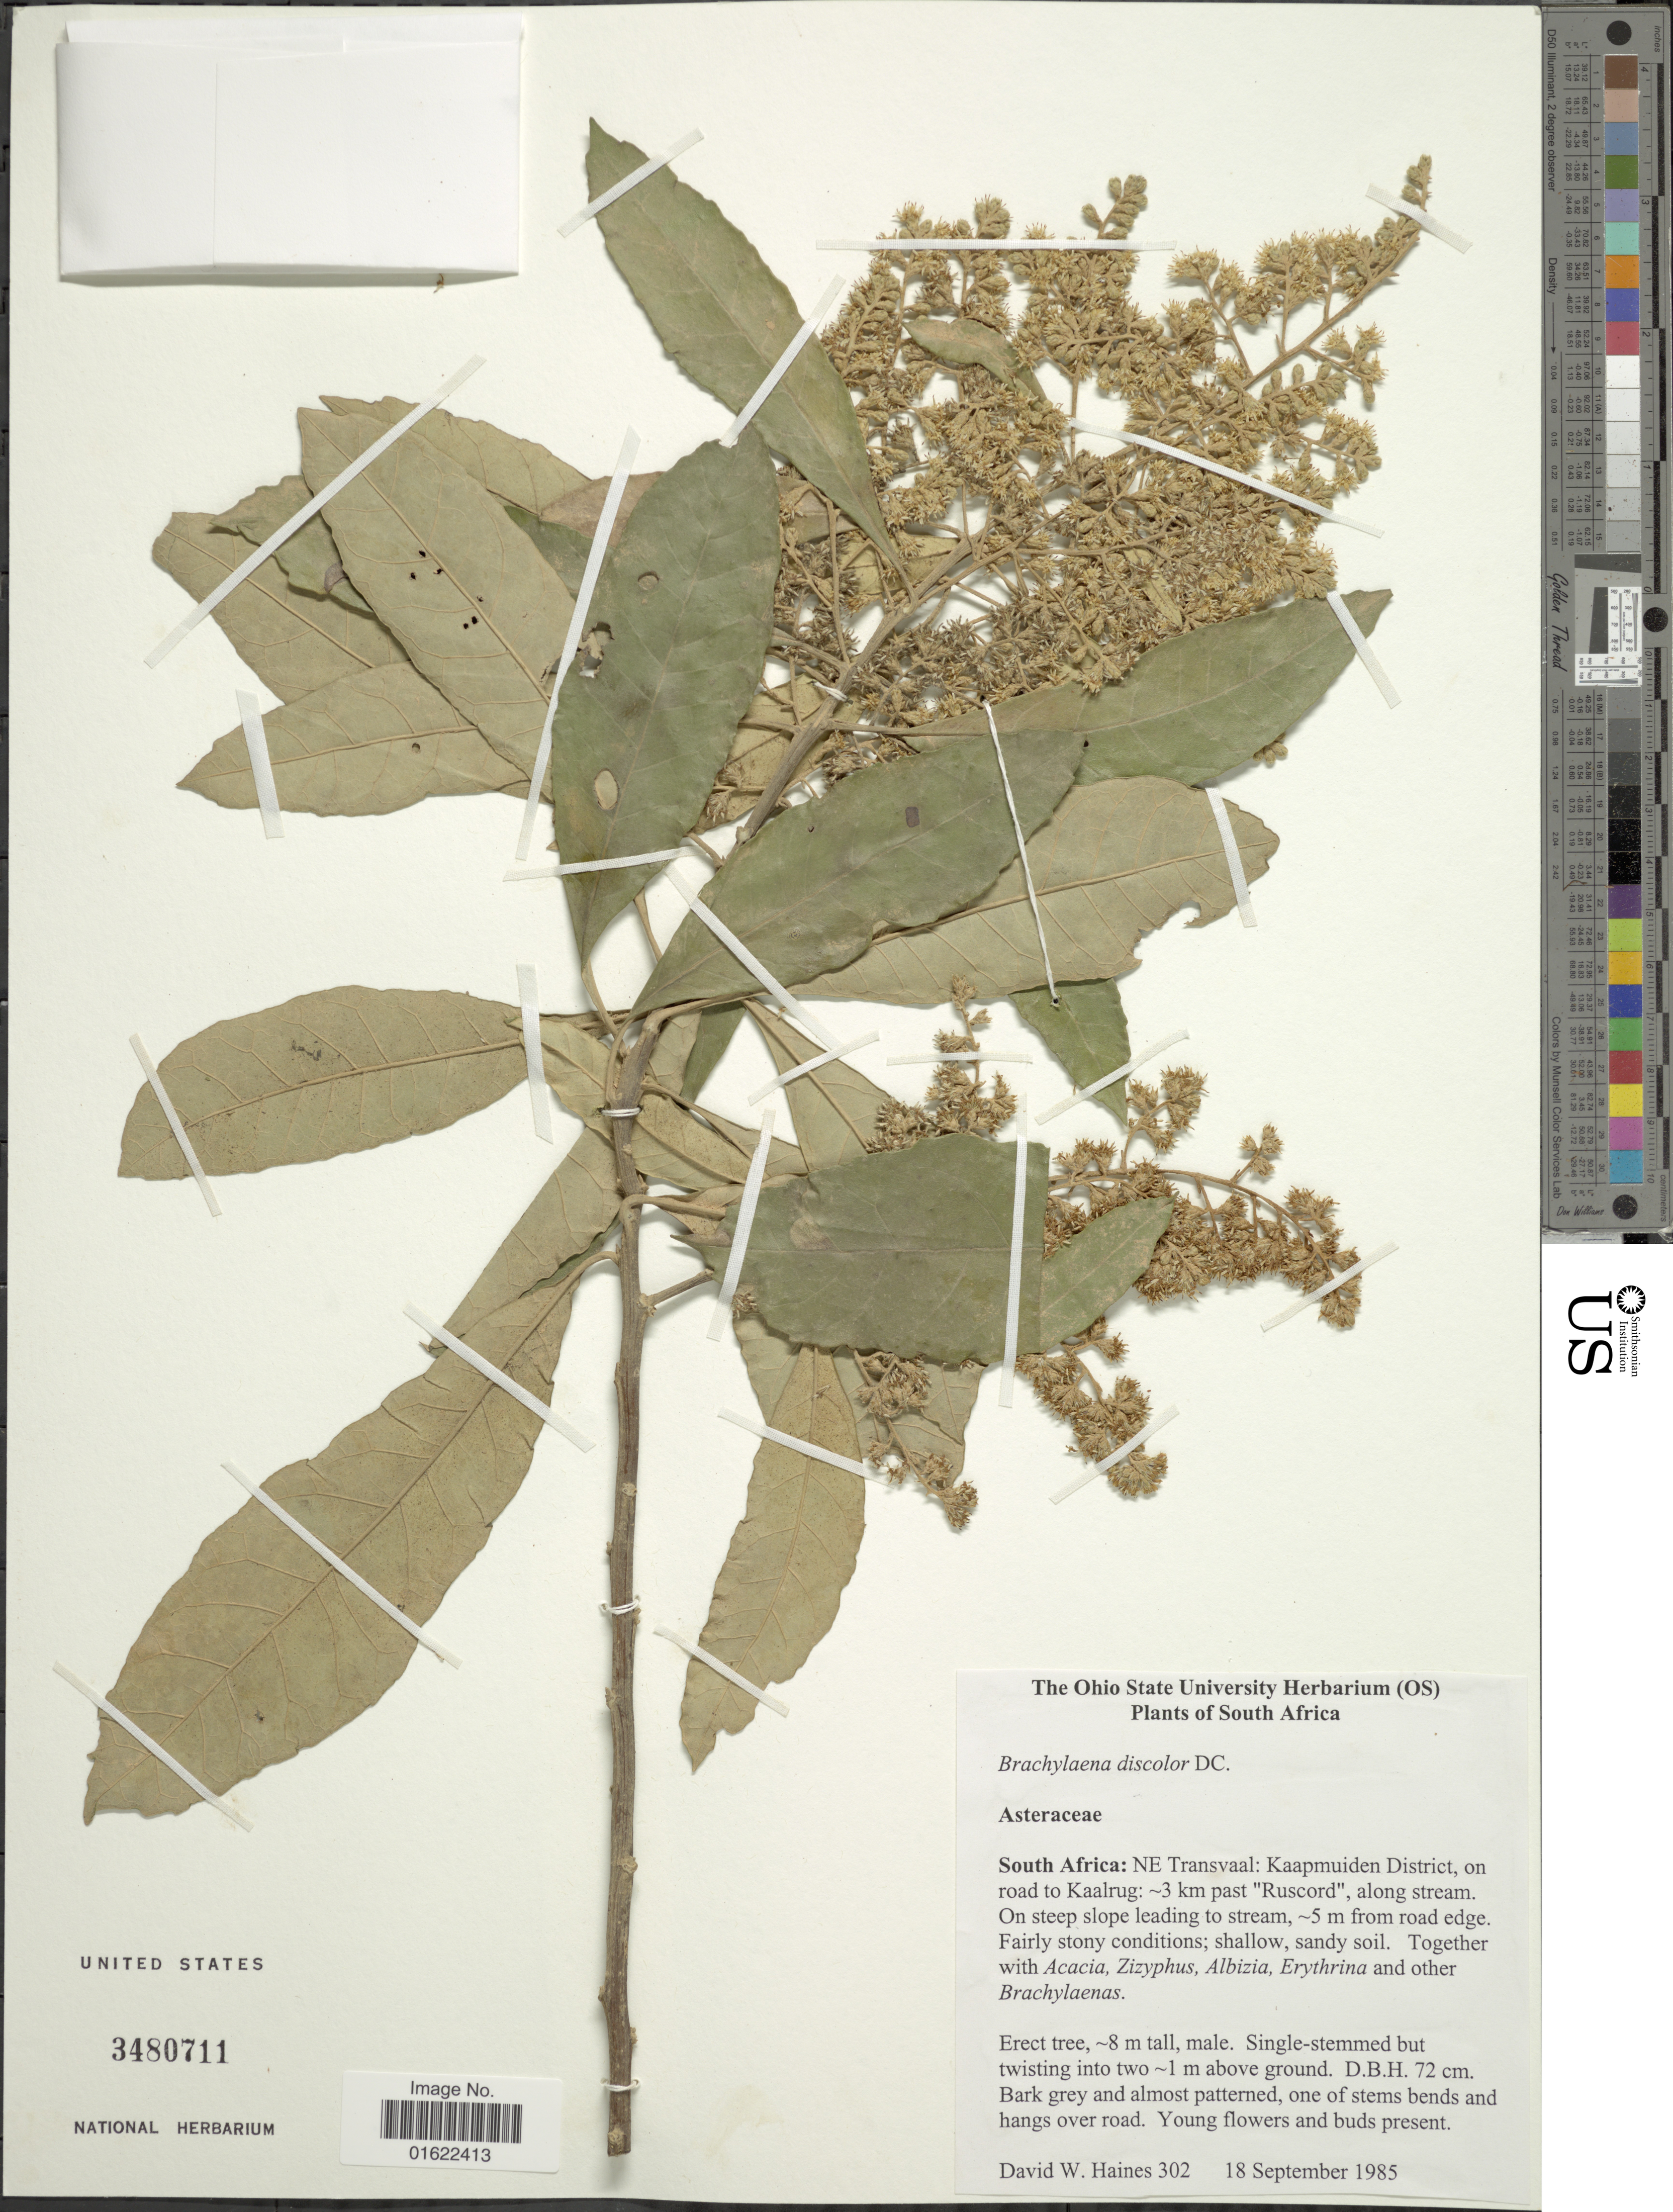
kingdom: Plantae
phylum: Tracheophyta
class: Magnoliopsida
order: Asterales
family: Asteraceae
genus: Brachylaena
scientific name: Brachylaena discolor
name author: DC.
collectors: D. Haines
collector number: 302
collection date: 1985-09-18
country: South Africa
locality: NE Transvaal: Kaapmuiden District, on road to Kaalrug: 3 km past "Ruscord", along stream, on steep slope leading to stream, 5 m from road edge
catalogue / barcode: US 3480711